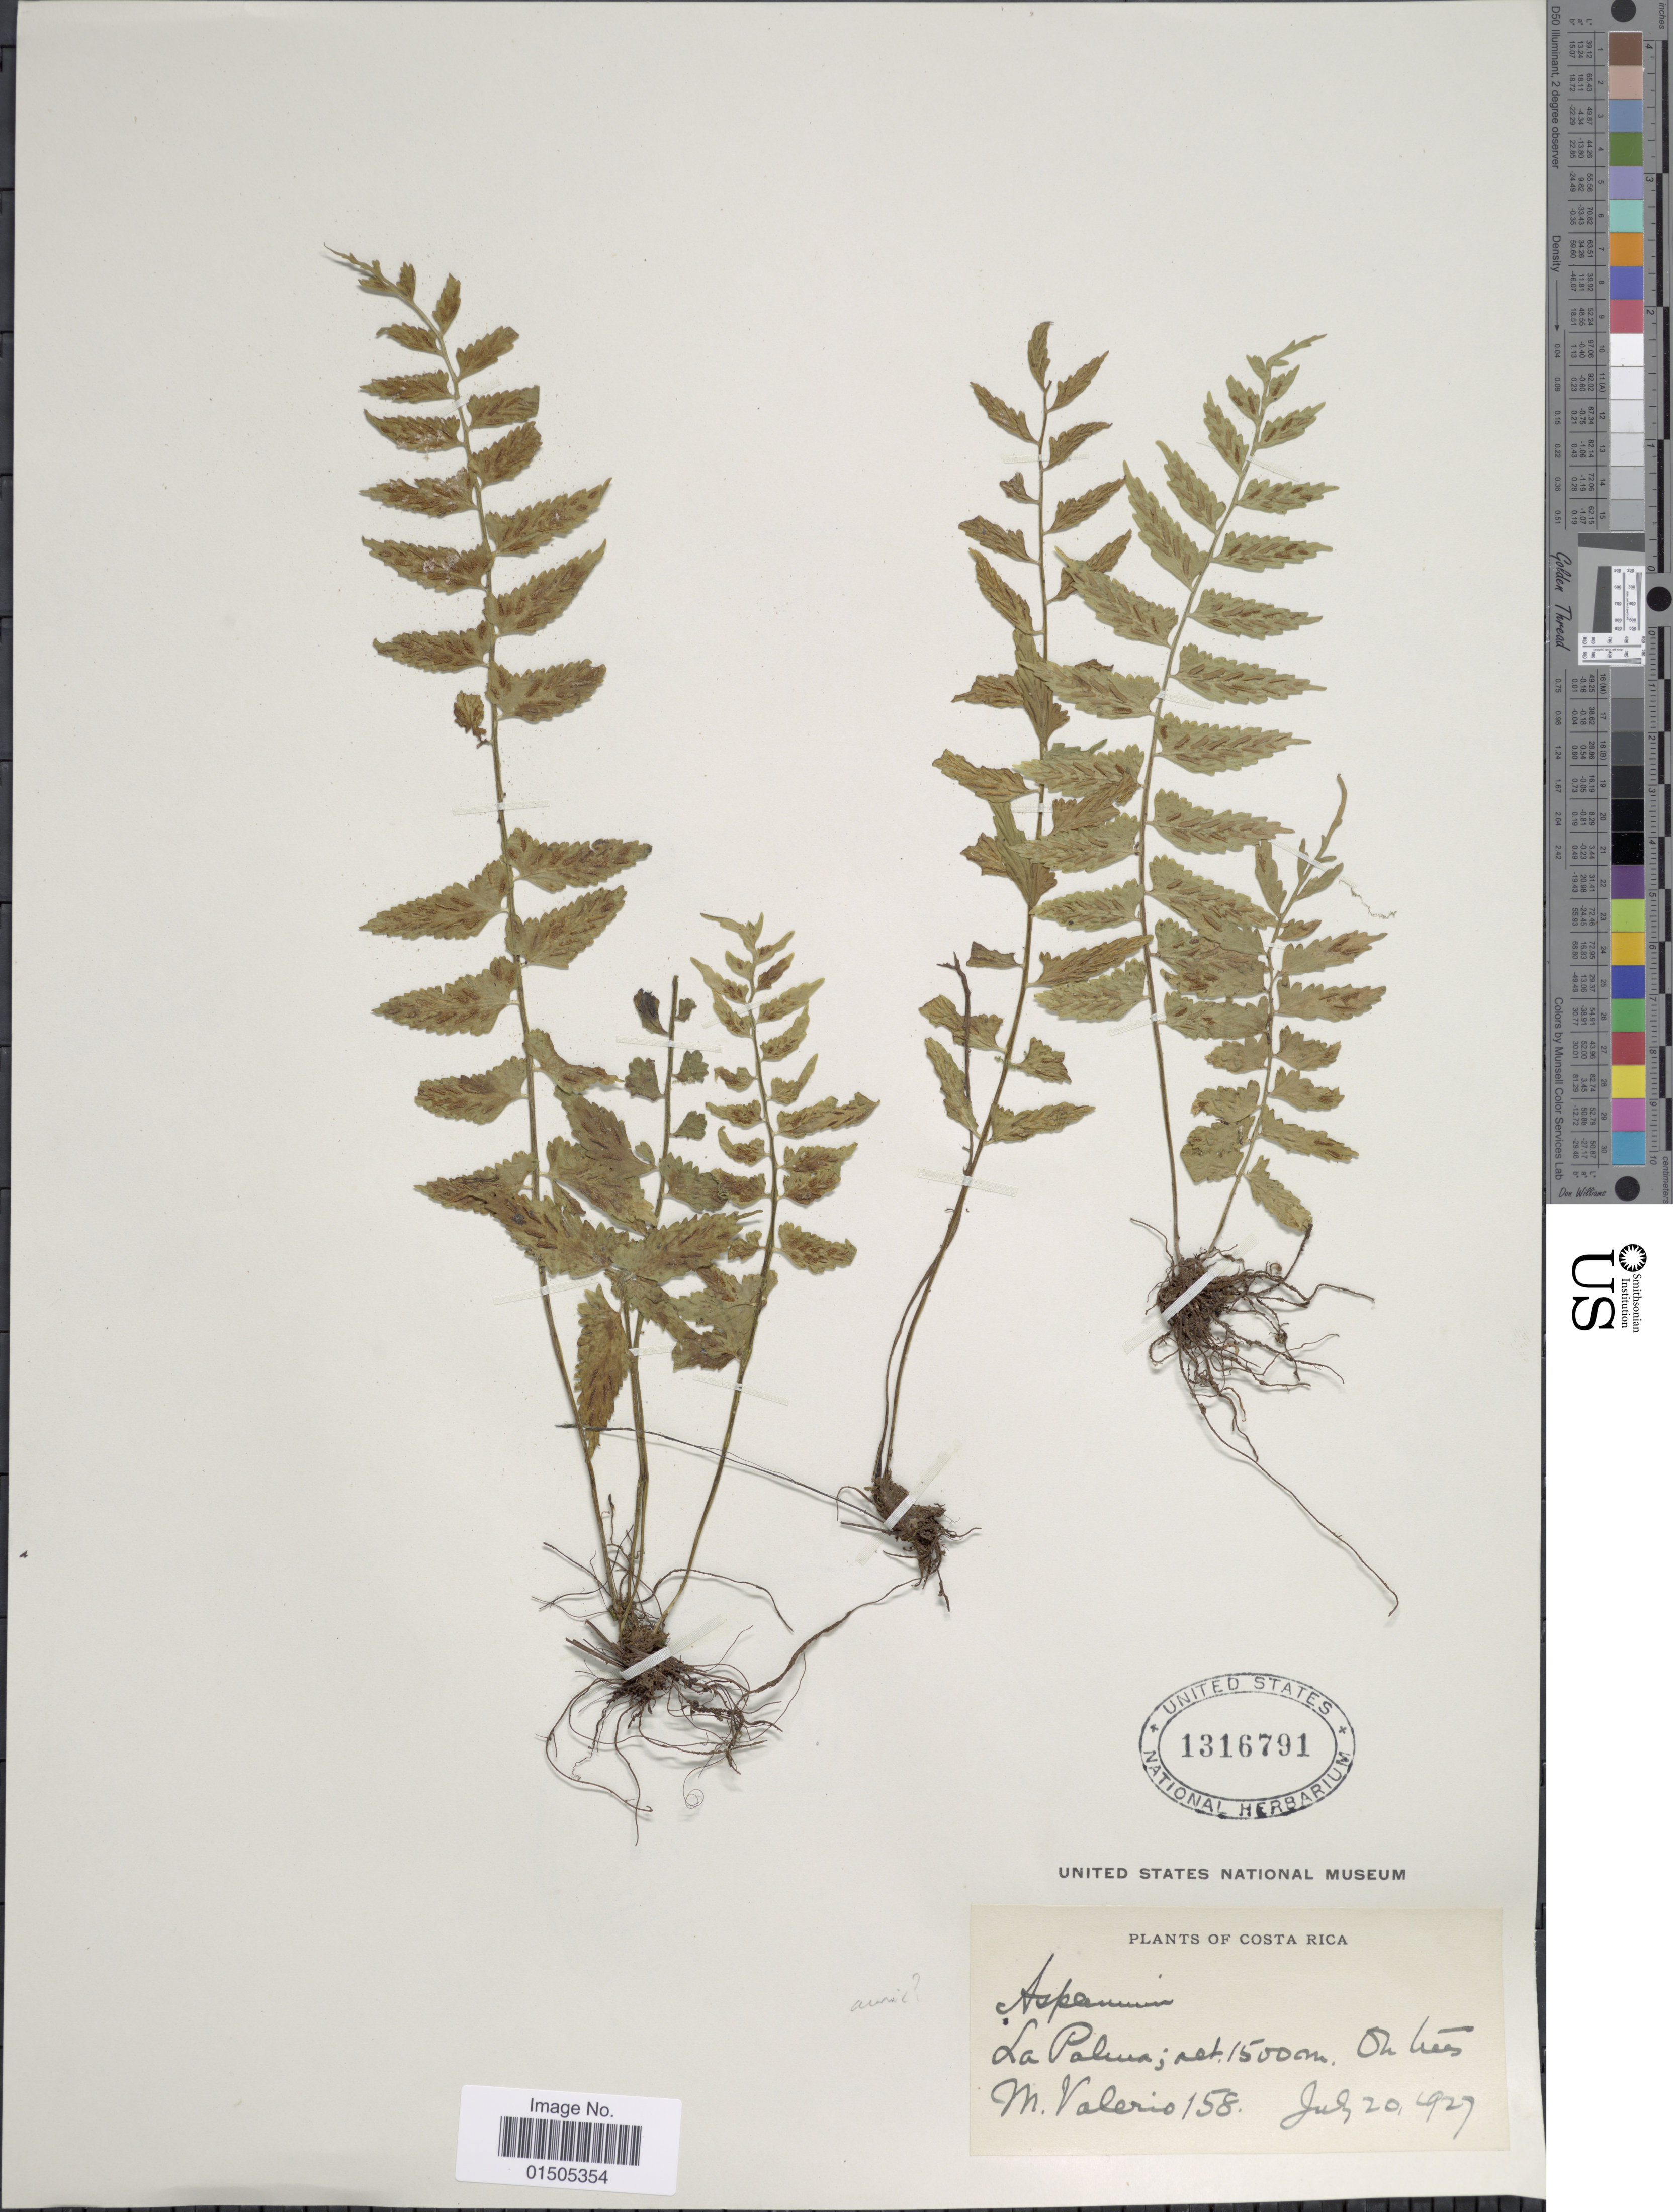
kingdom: Plantae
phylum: Tracheophyta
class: Polypodiopsida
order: Polypodiales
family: Aspleniaceae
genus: Asplenium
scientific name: Asplenium auriculatum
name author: Sw.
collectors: M. Valerio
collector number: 158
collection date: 1927-07-20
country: Costa Rica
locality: La Palma.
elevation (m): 1500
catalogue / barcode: US 1316791